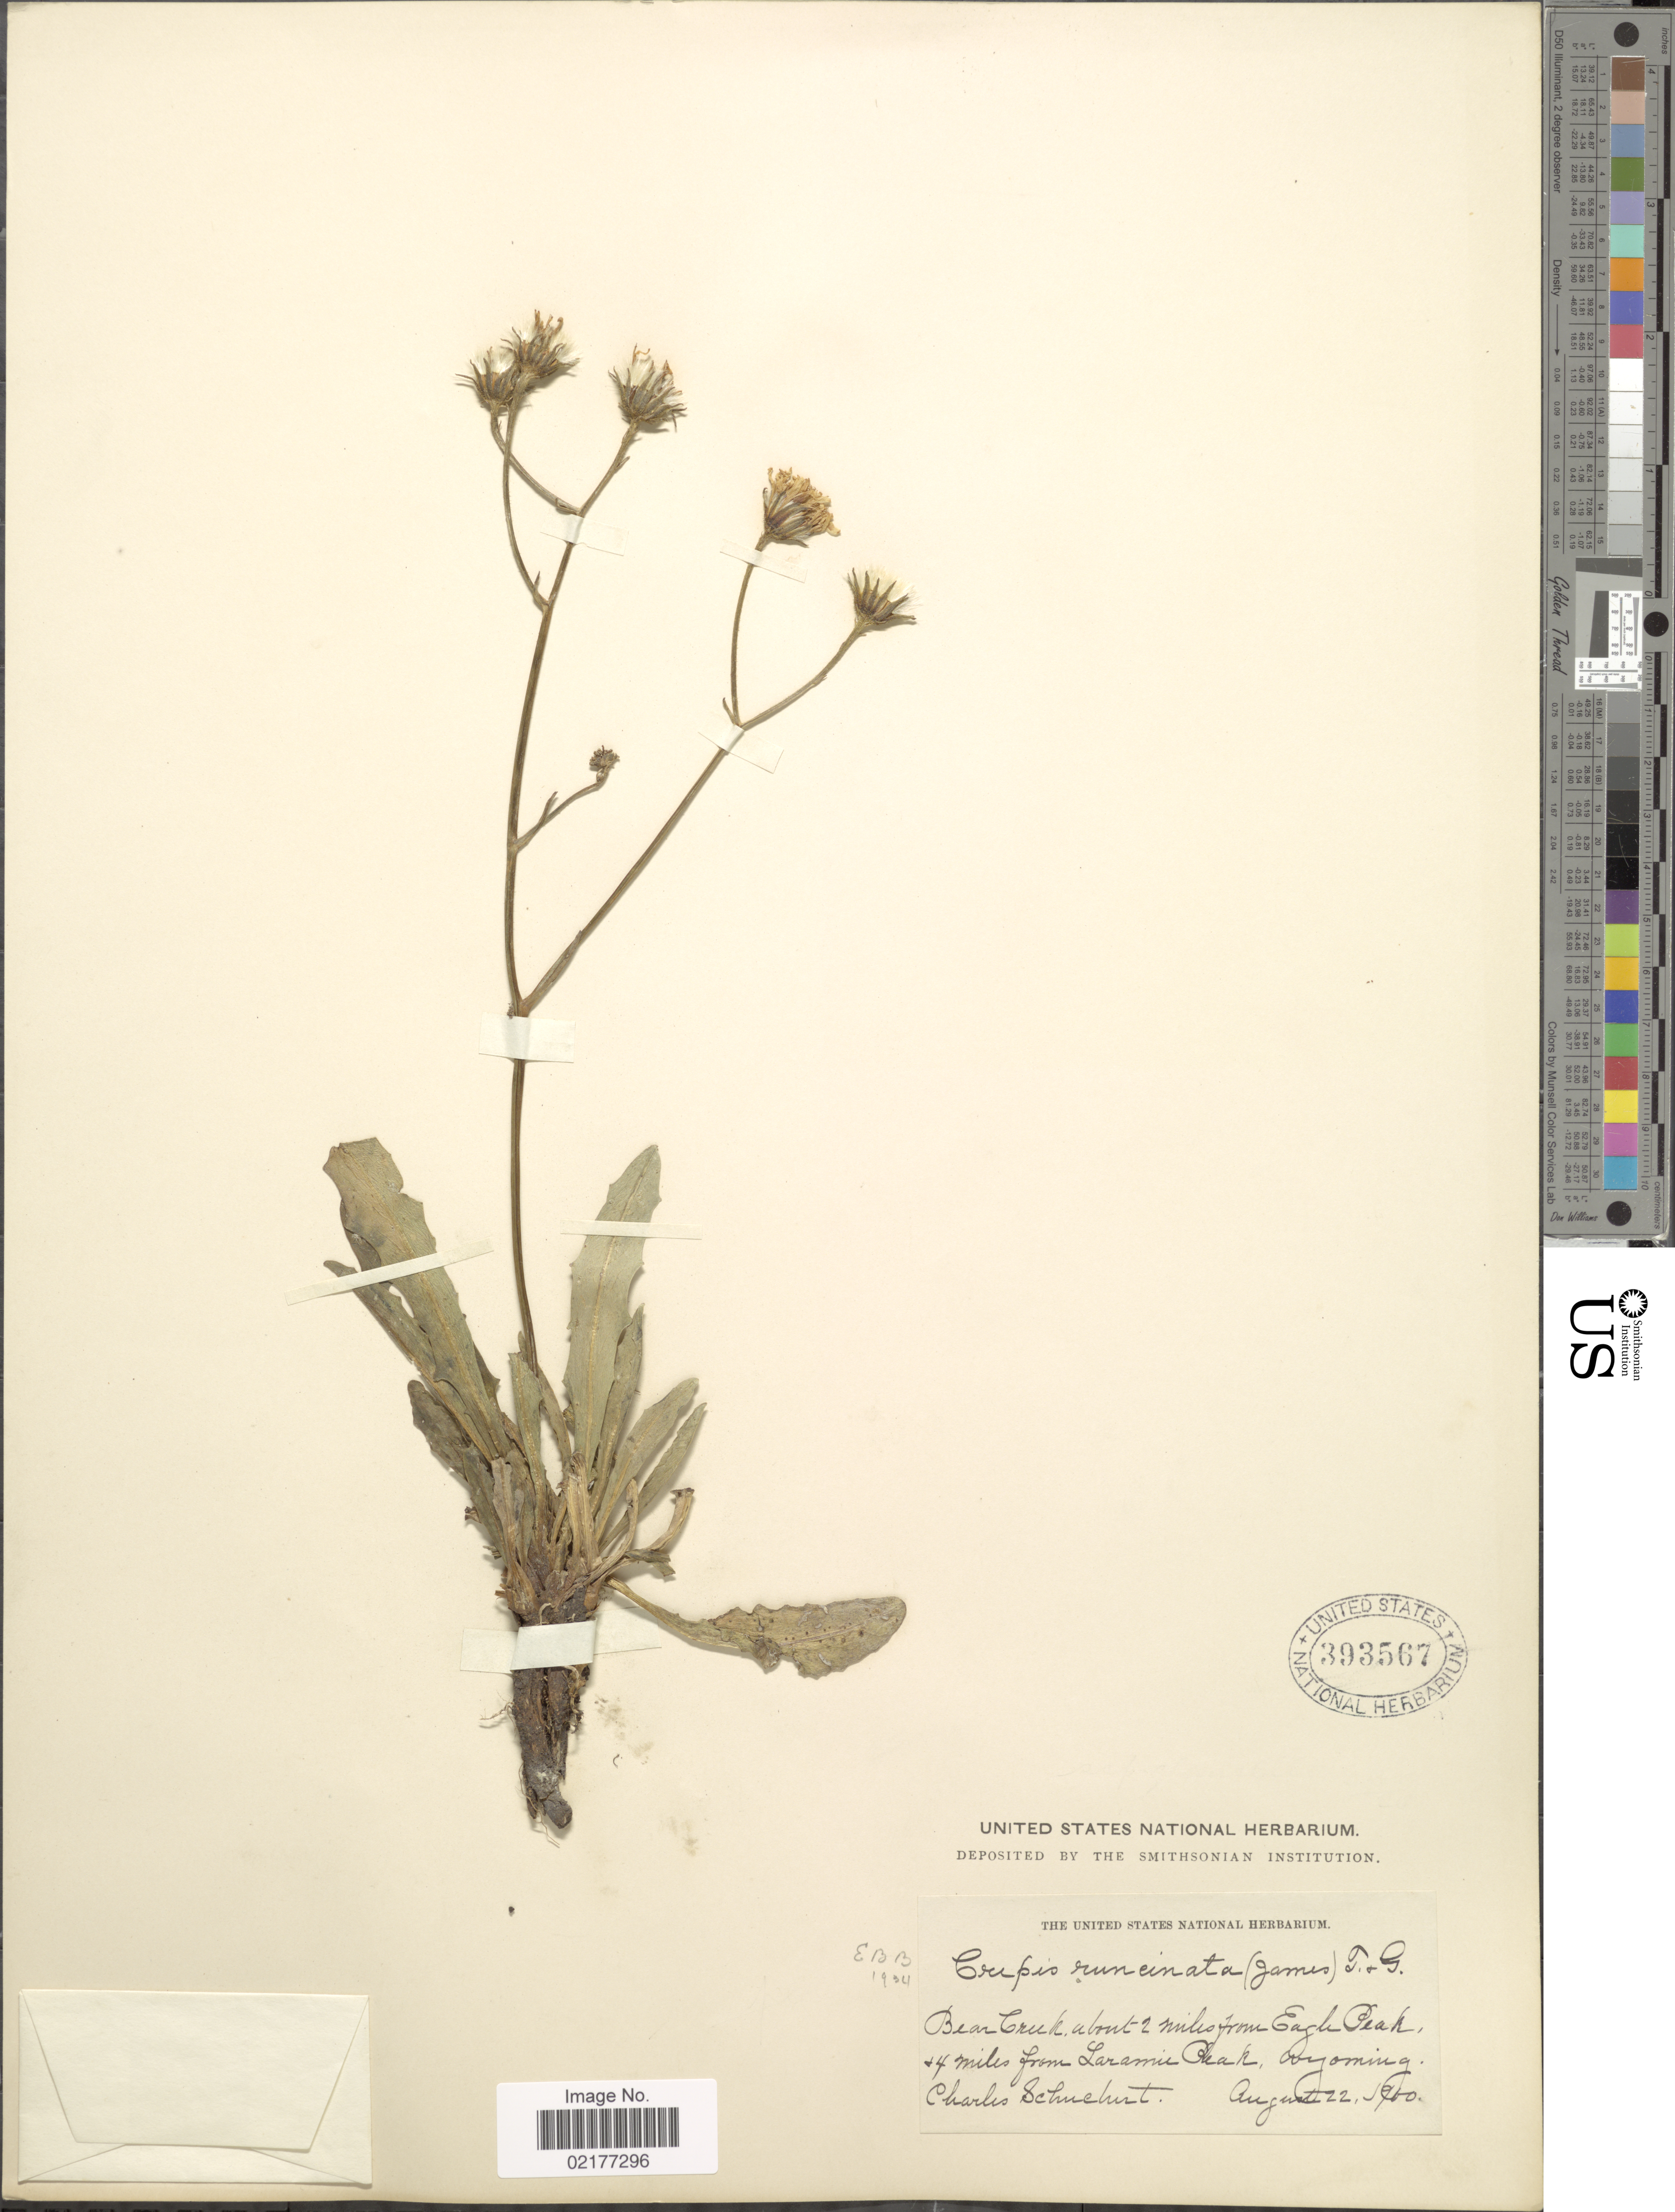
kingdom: Plantae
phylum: Tracheophyta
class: Magnoliopsida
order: Asterales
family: Asteraceae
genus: Crepis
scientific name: Crepis runcinata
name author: Torr. & A. Gray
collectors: C. Schuchert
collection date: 1900-08-22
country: United States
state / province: Wyoming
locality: Bear Creek about 2 miles from Eagle Peak, 24 miles from Laramie Peak, Wyoming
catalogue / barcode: US 393567